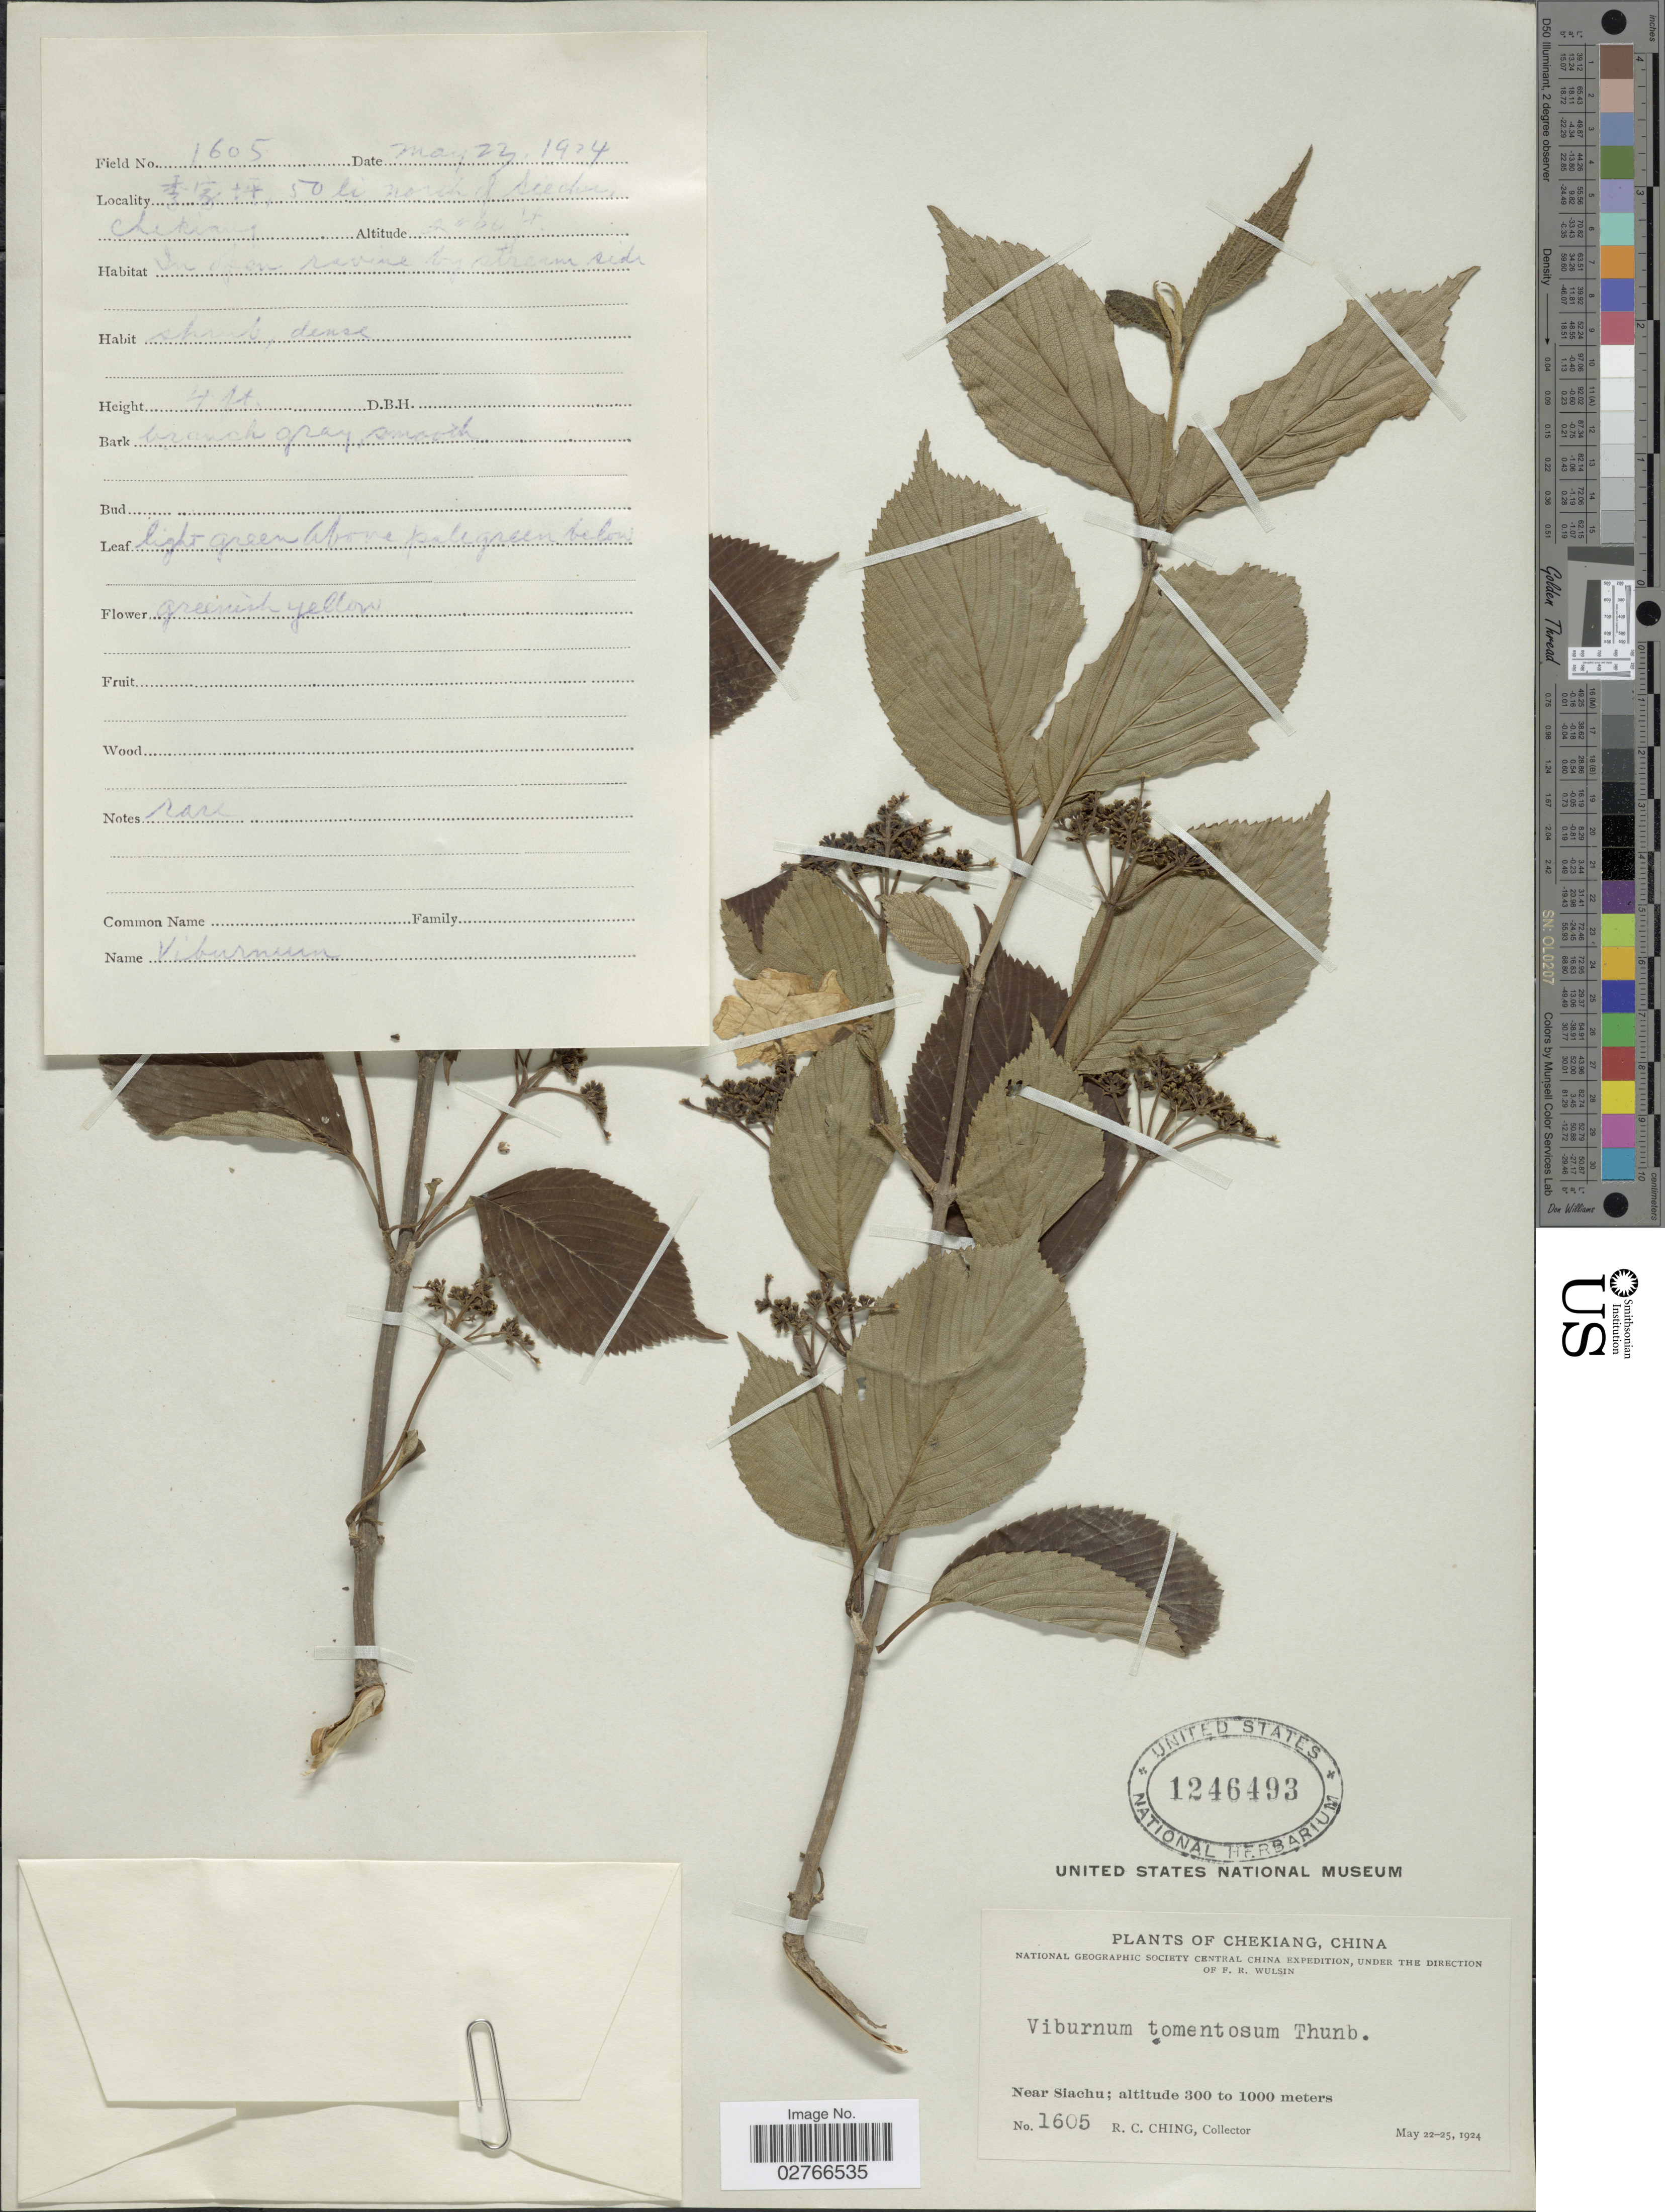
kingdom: Plantae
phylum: Tracheophyta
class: Magnoliopsida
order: Dipsacales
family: Viburnaceae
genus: Viburnum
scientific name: Viburnum tomentosum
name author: Thunb.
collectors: R. C. Ching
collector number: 1605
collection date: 1924-05-23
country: China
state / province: Zhejiang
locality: Chekiang, 50 li north of Siachu, Near Siachu.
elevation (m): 300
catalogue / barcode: US 1246493